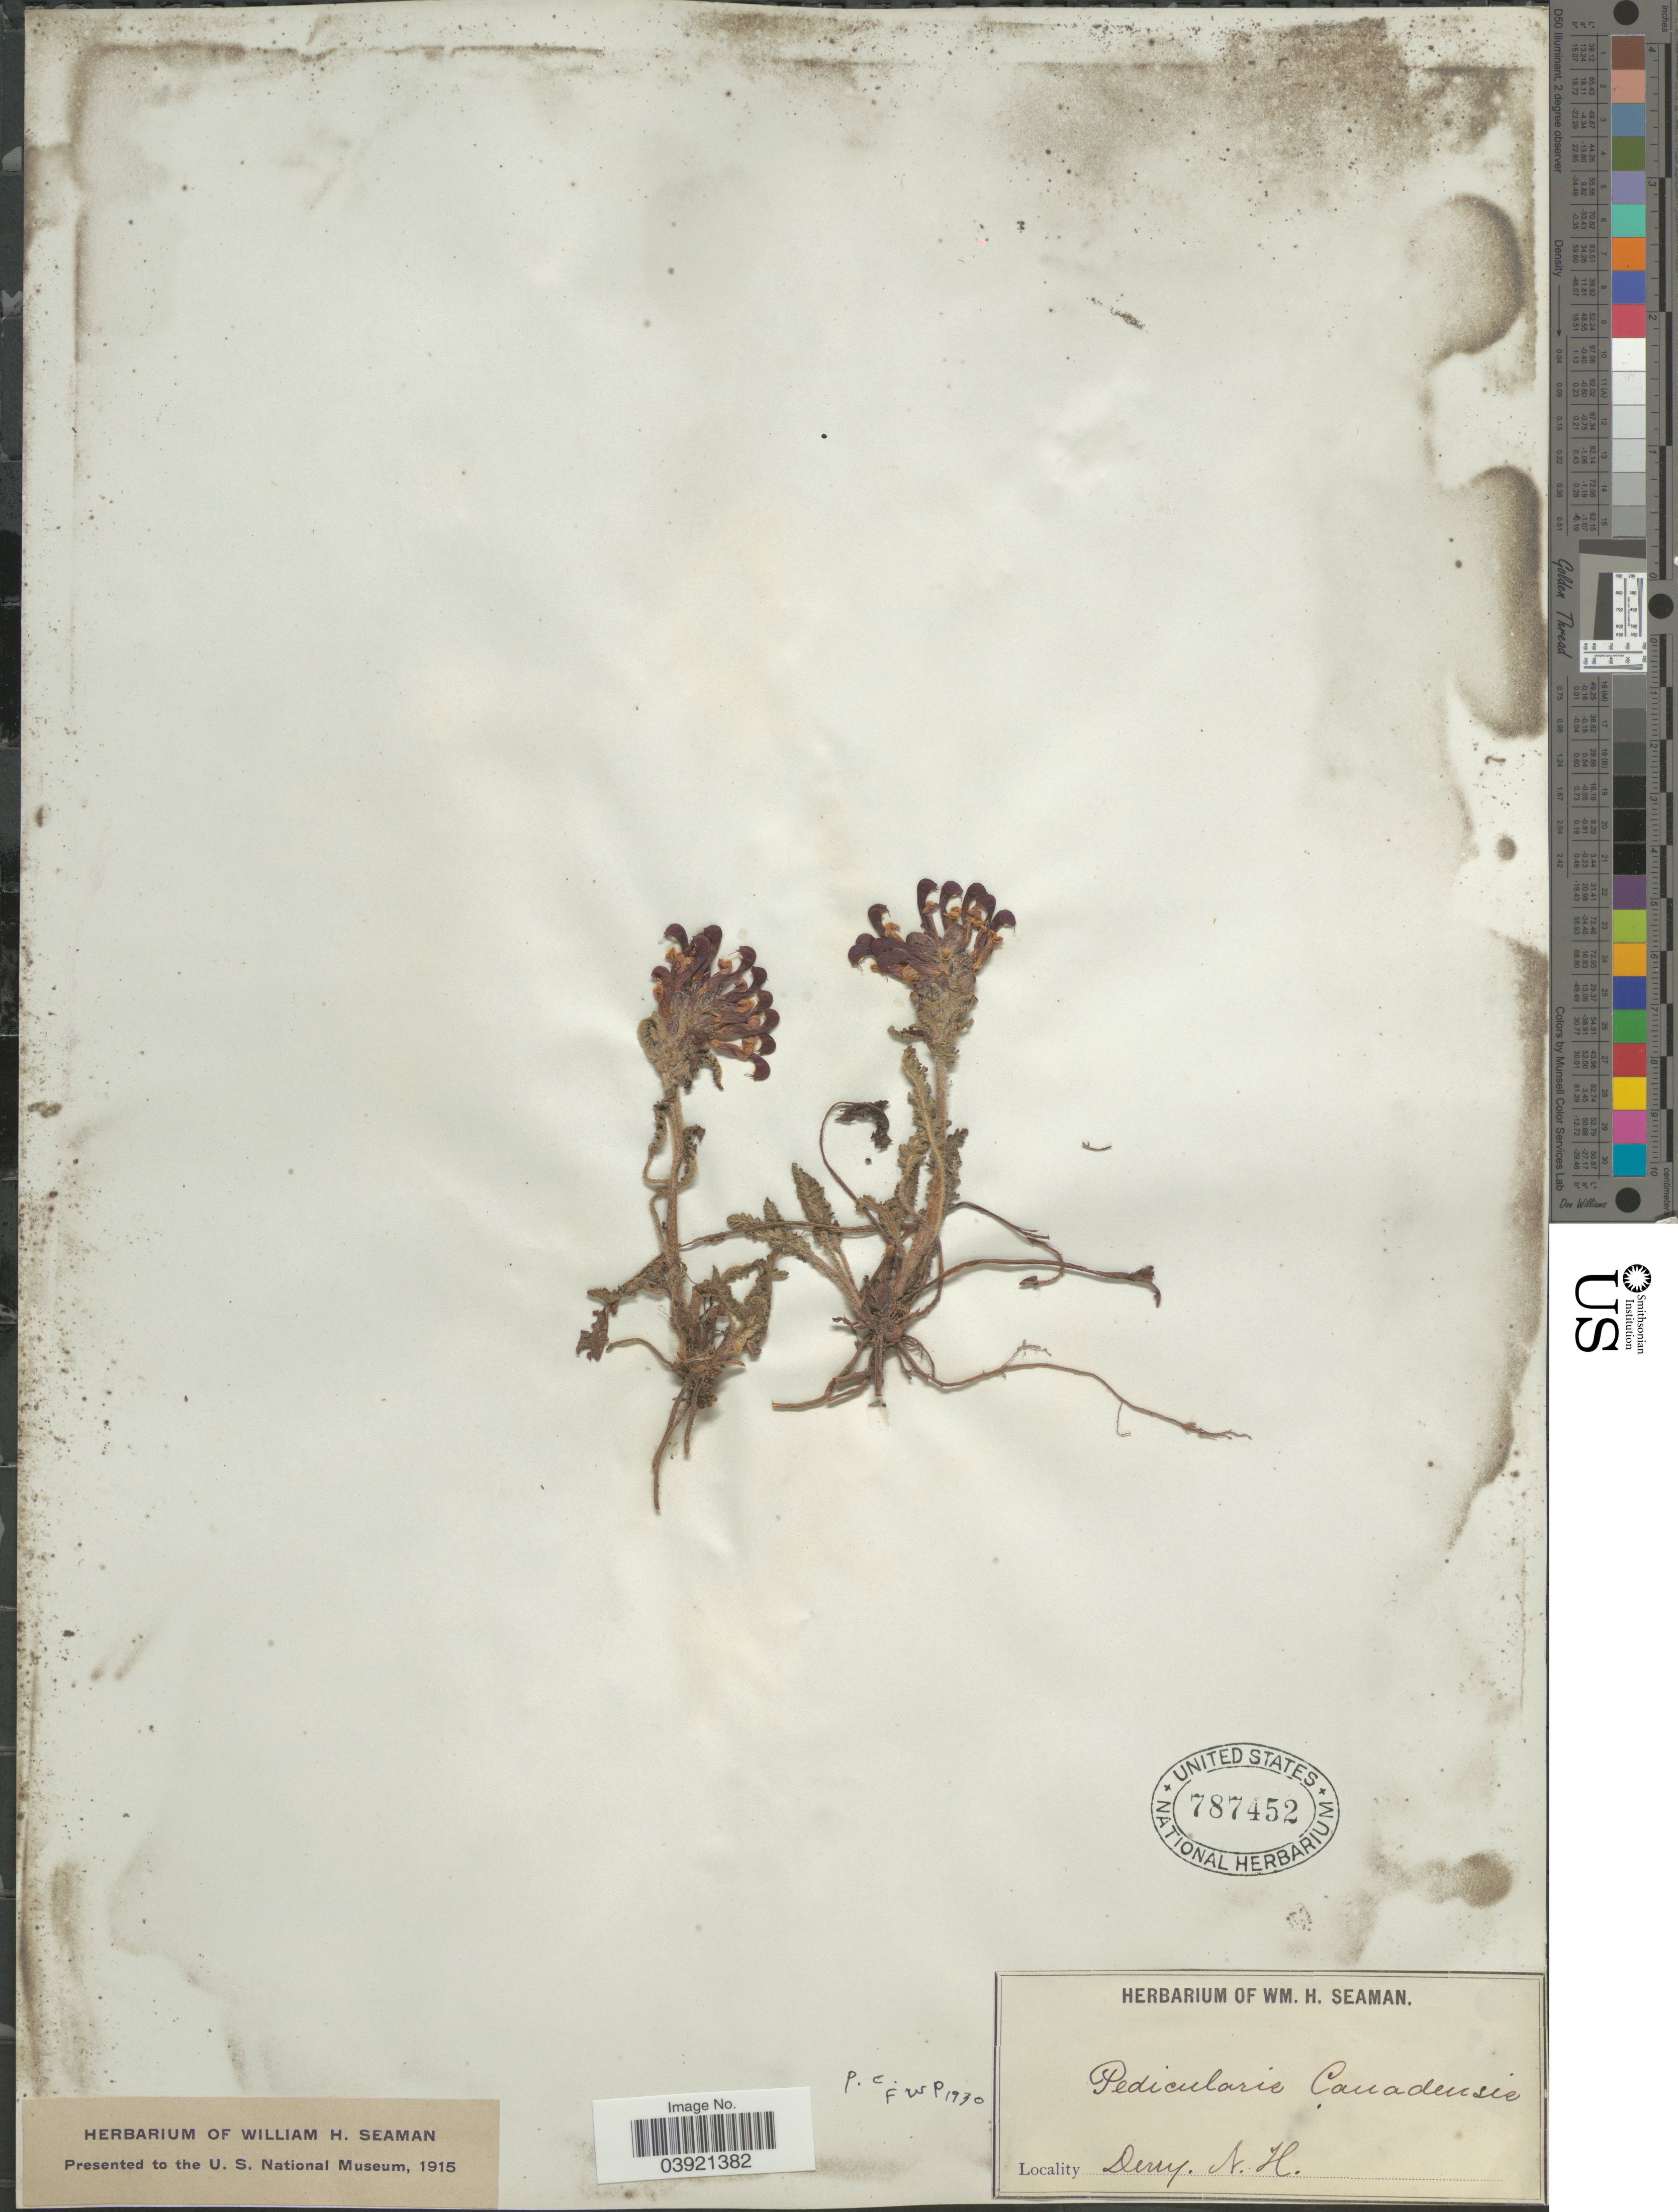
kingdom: Plantae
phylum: Tracheophyta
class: Magnoliopsida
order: Lamiales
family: Orobanchaceae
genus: Pedicularis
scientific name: Pedicularis canadensis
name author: L.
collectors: Ex herb. W. H. Seaman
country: United States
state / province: New Hampshire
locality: Derry.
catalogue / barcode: US 787452